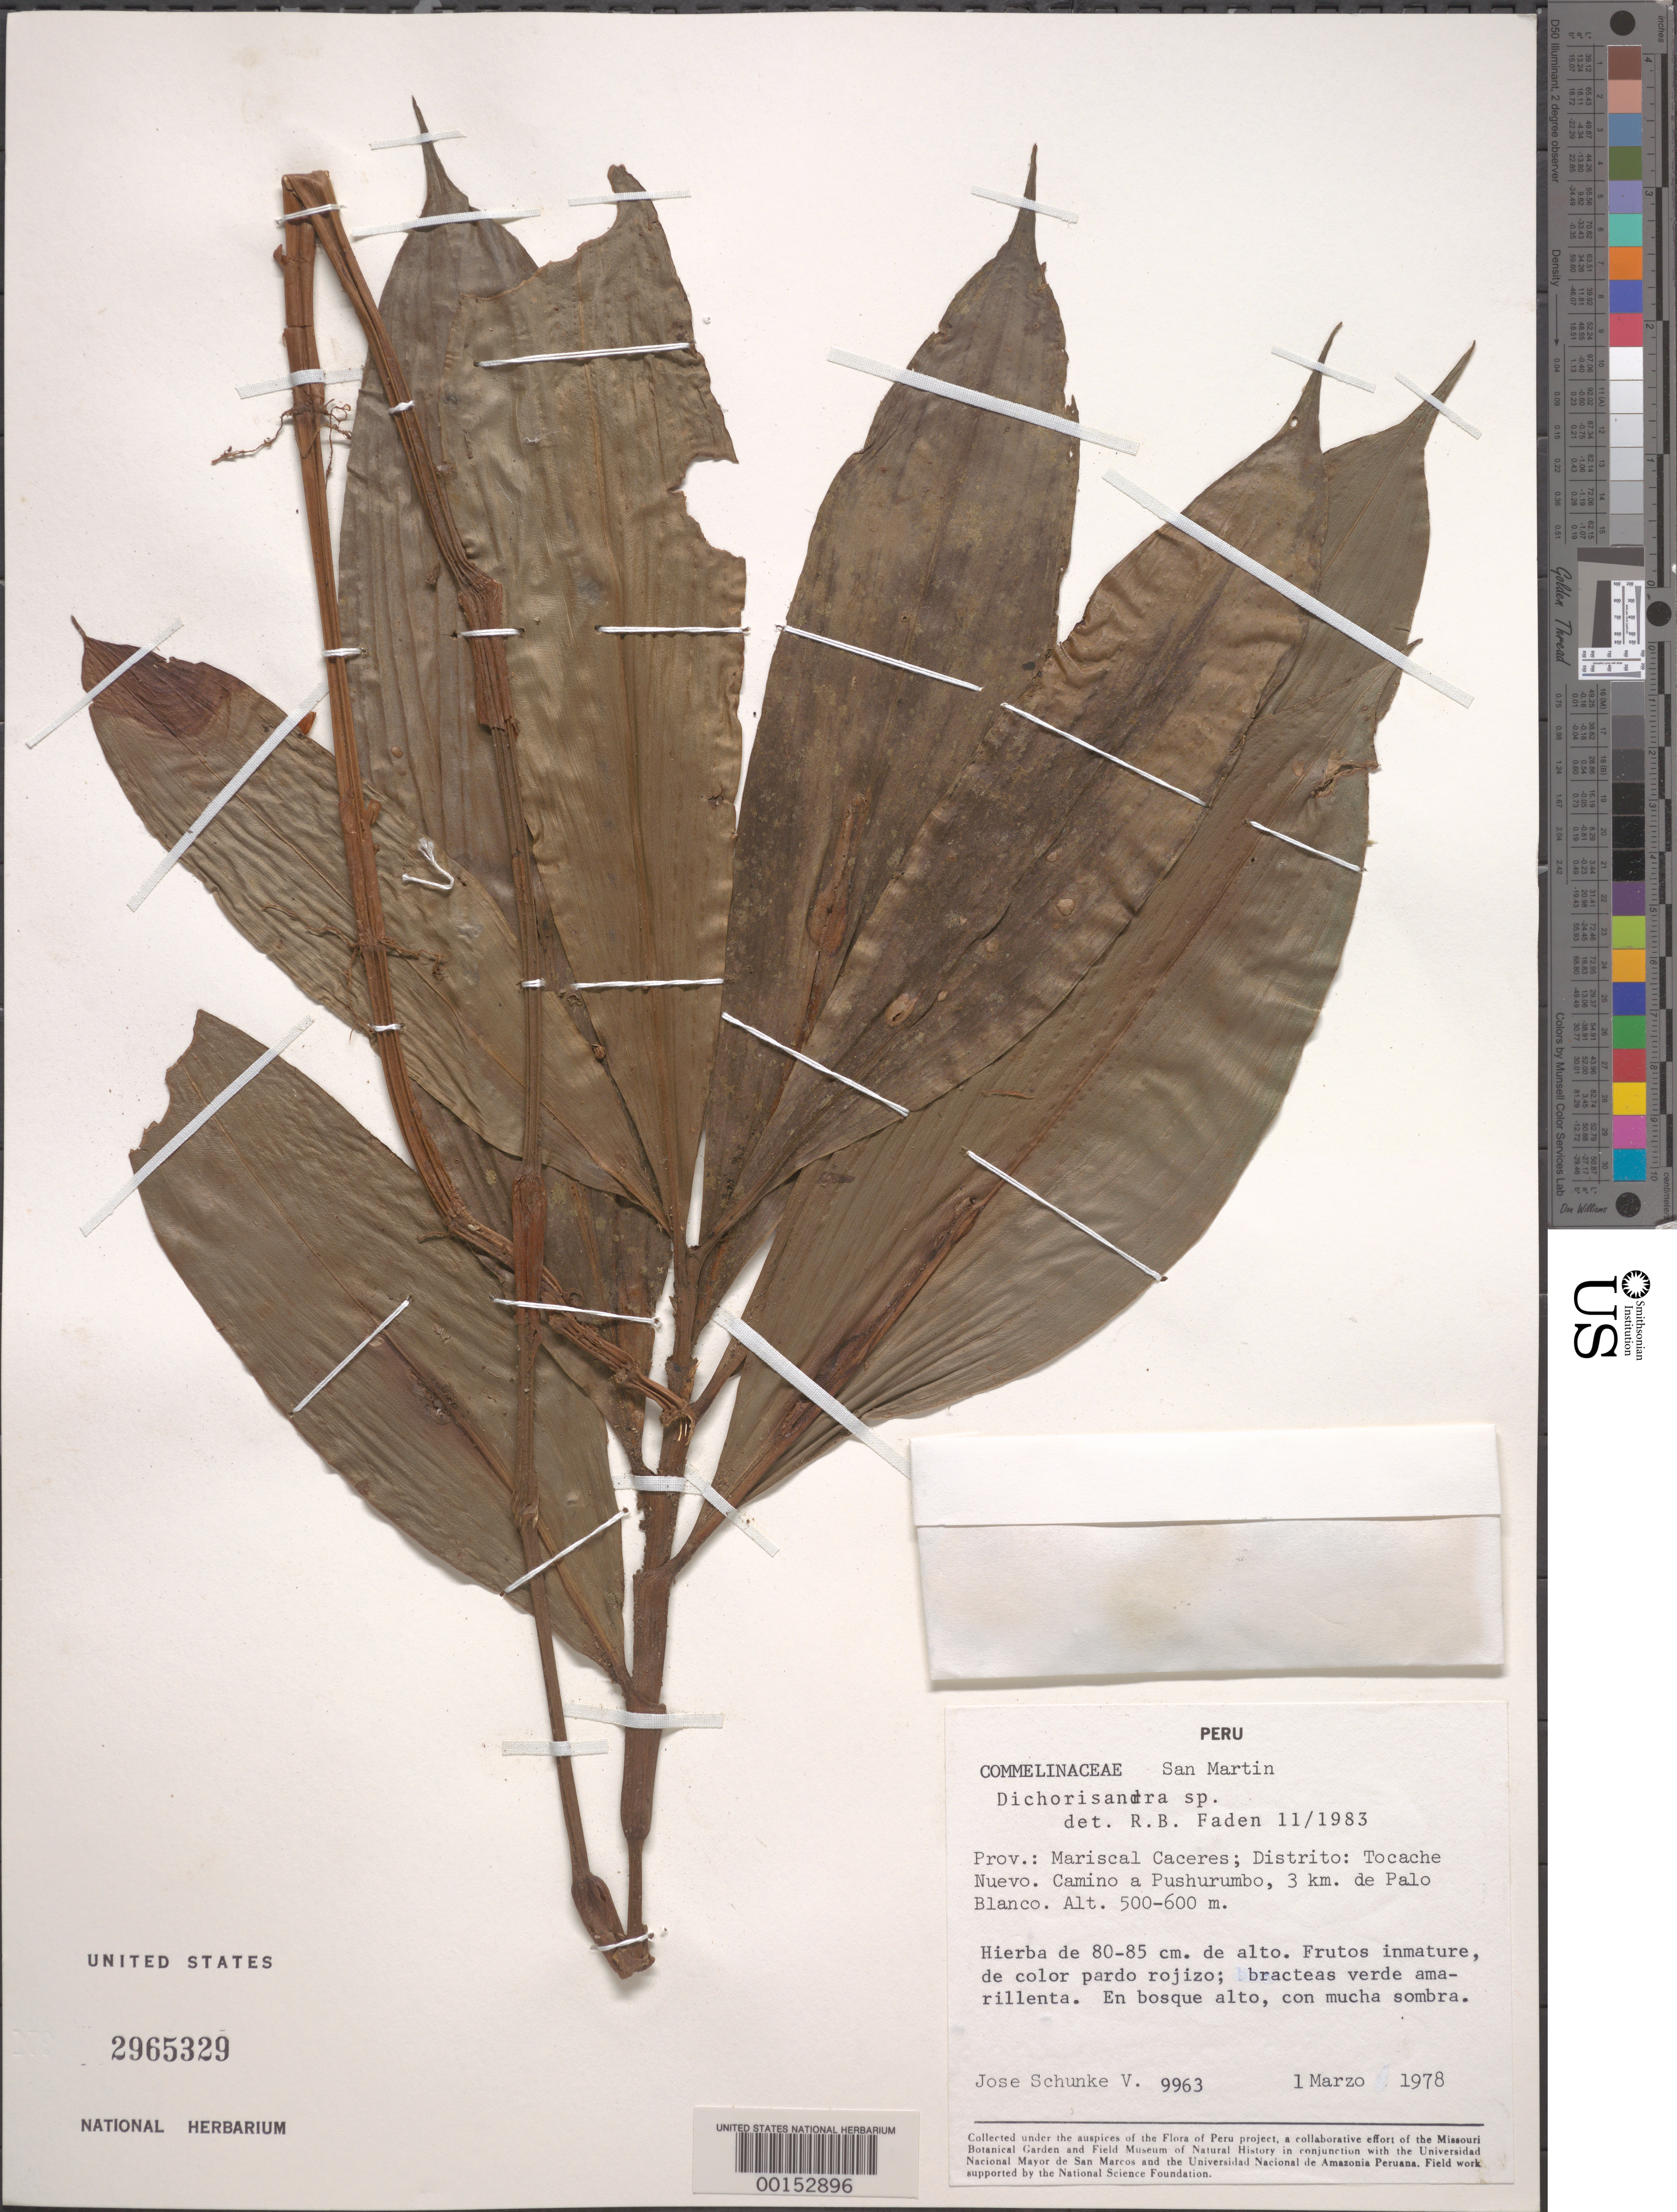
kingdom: Plantae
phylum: Tracheophyta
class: Liliopsida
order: Commelinales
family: Commelinaceae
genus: Dichorisandra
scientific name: Dichorisandra sp.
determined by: Faden, Robert B., (US), Smithsonian Institution - National Museum of Natural History (UNITED STATES)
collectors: J. Schunke Vigo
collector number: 9963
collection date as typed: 01 Mar 1978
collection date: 1978-03-01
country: Peru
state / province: San Martín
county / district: Mariscal Cáceres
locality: Tocache nuevo, caminoa pushurumbo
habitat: Sunny area, low forest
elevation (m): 500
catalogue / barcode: US 2965329